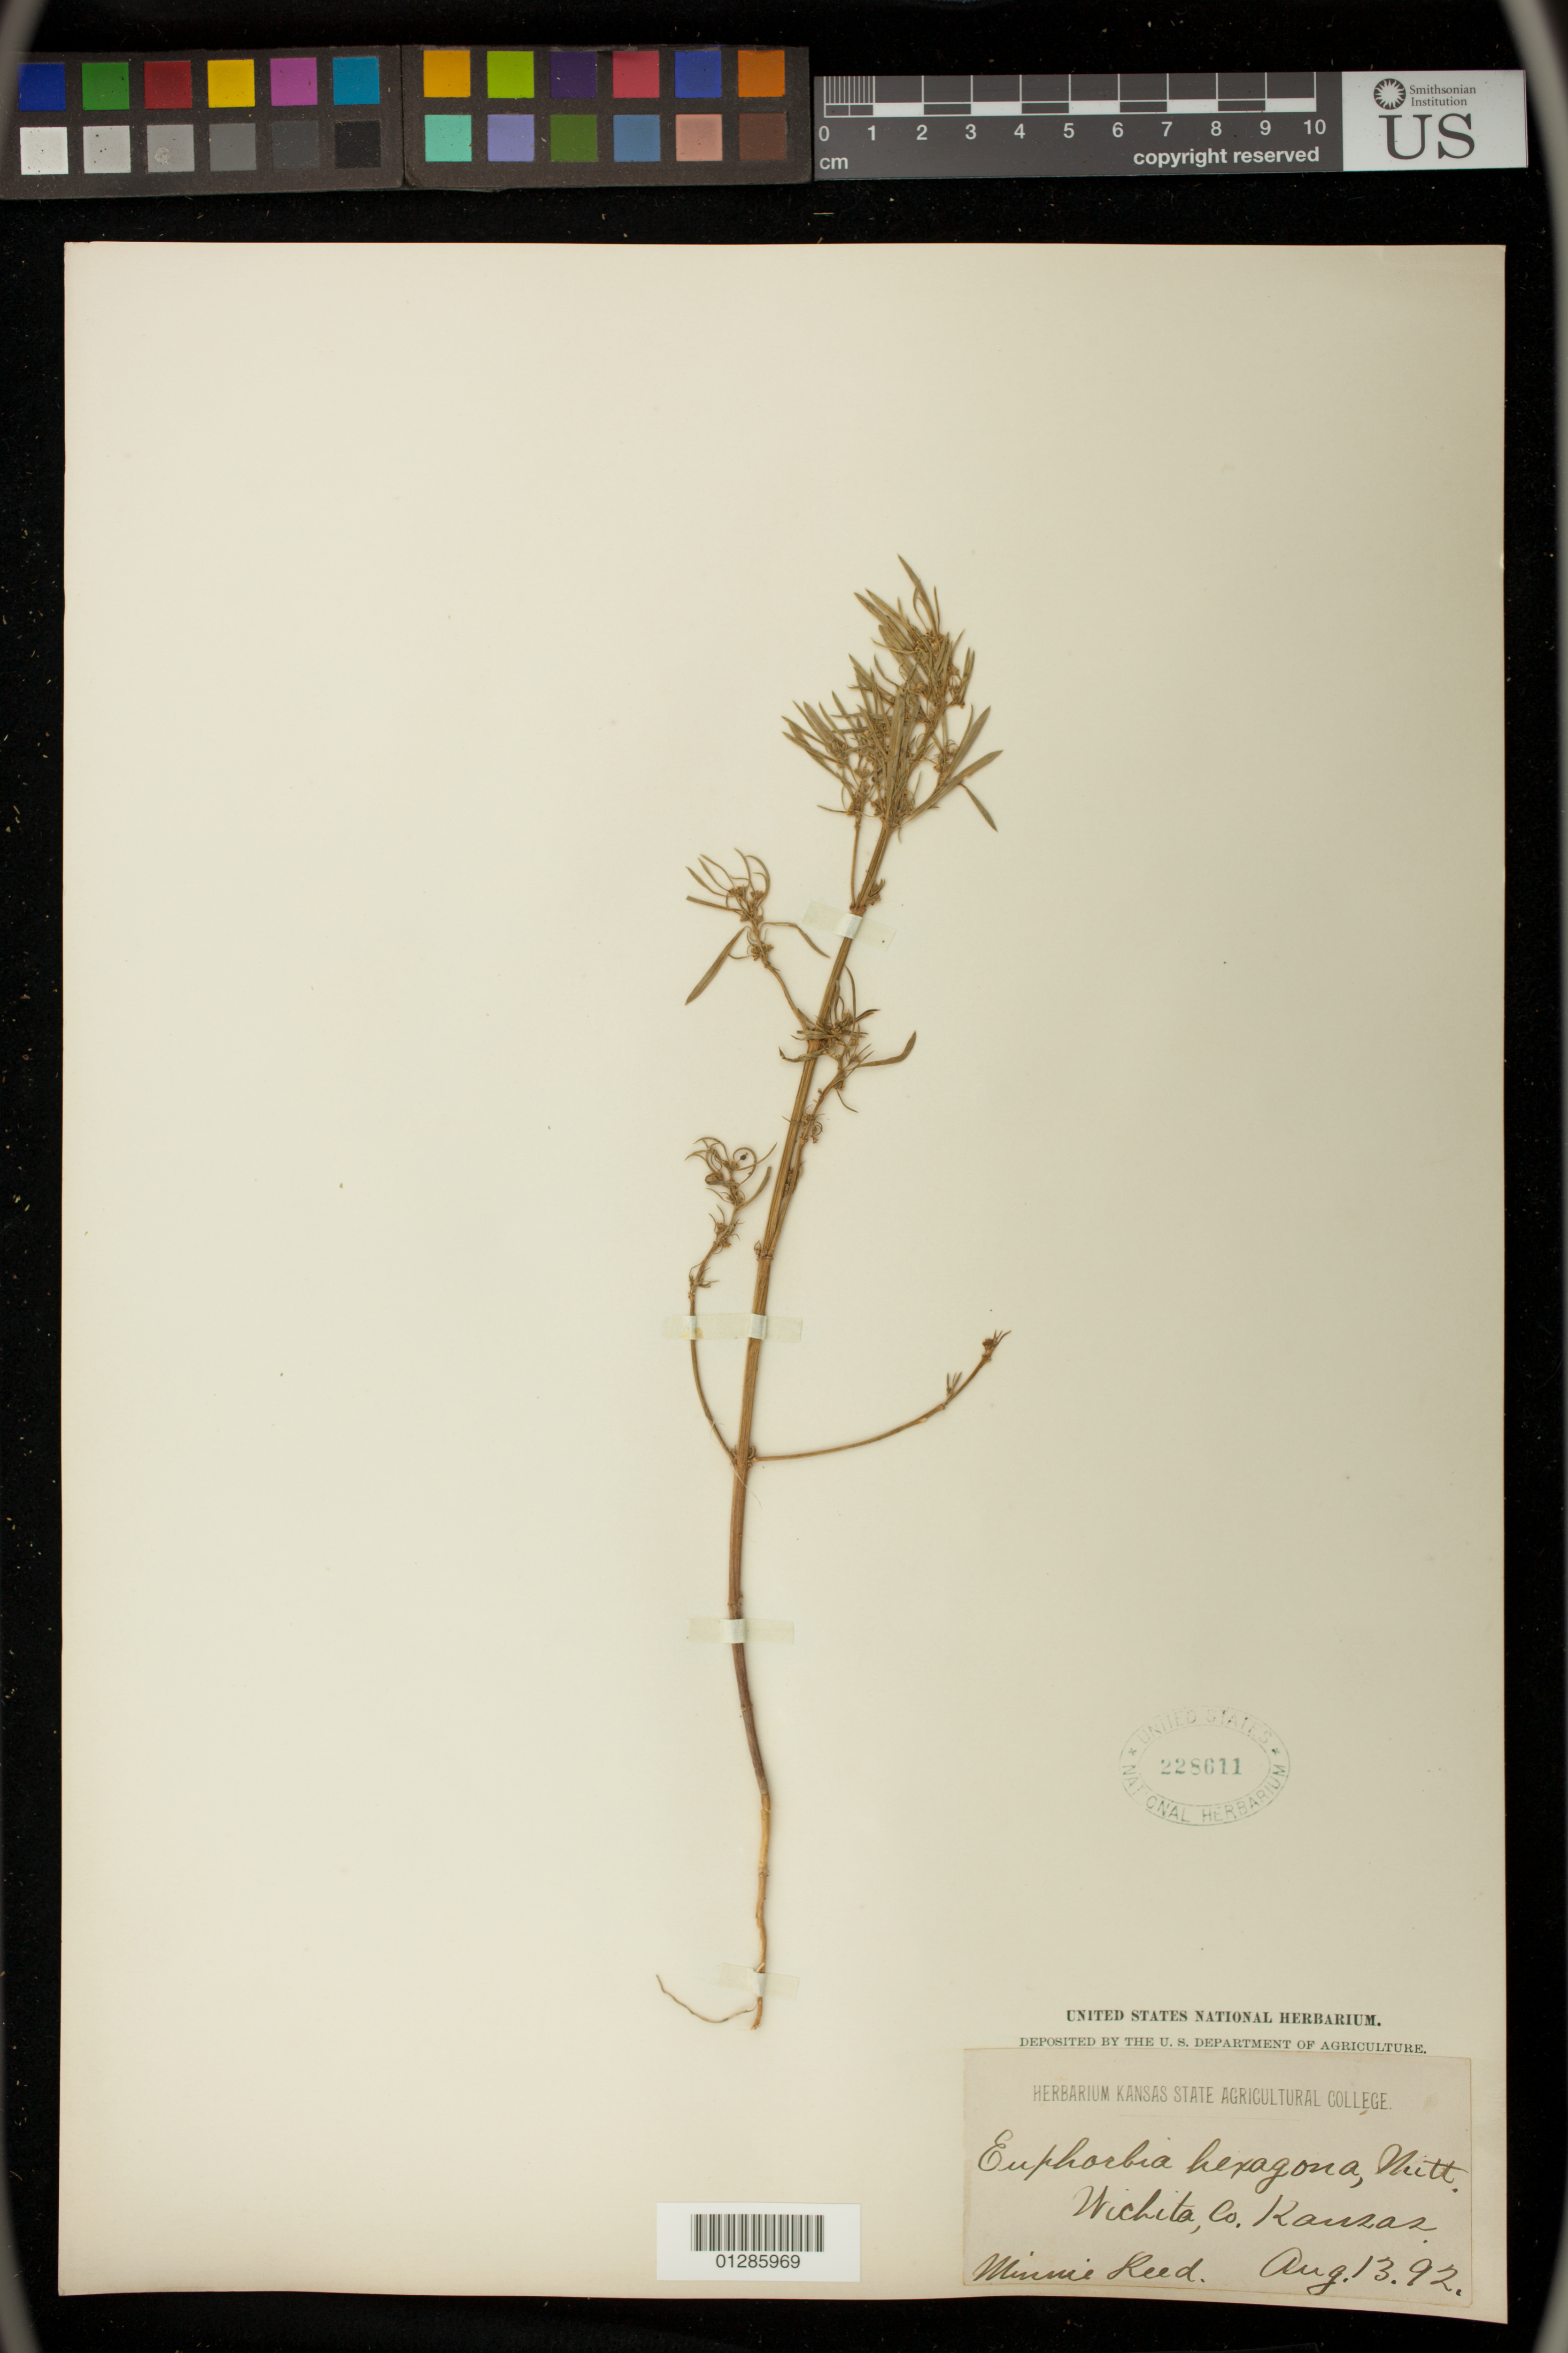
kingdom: Plantae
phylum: Tracheophyta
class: Magnoliopsida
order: Malpighiales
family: Euphorbiaceae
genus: Euphorbia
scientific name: Euphorbia hexagona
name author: Nutt. ex Spreng.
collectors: M. Reed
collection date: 1892-08-13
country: United States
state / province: Kansas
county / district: Wichita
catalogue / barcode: US 228611